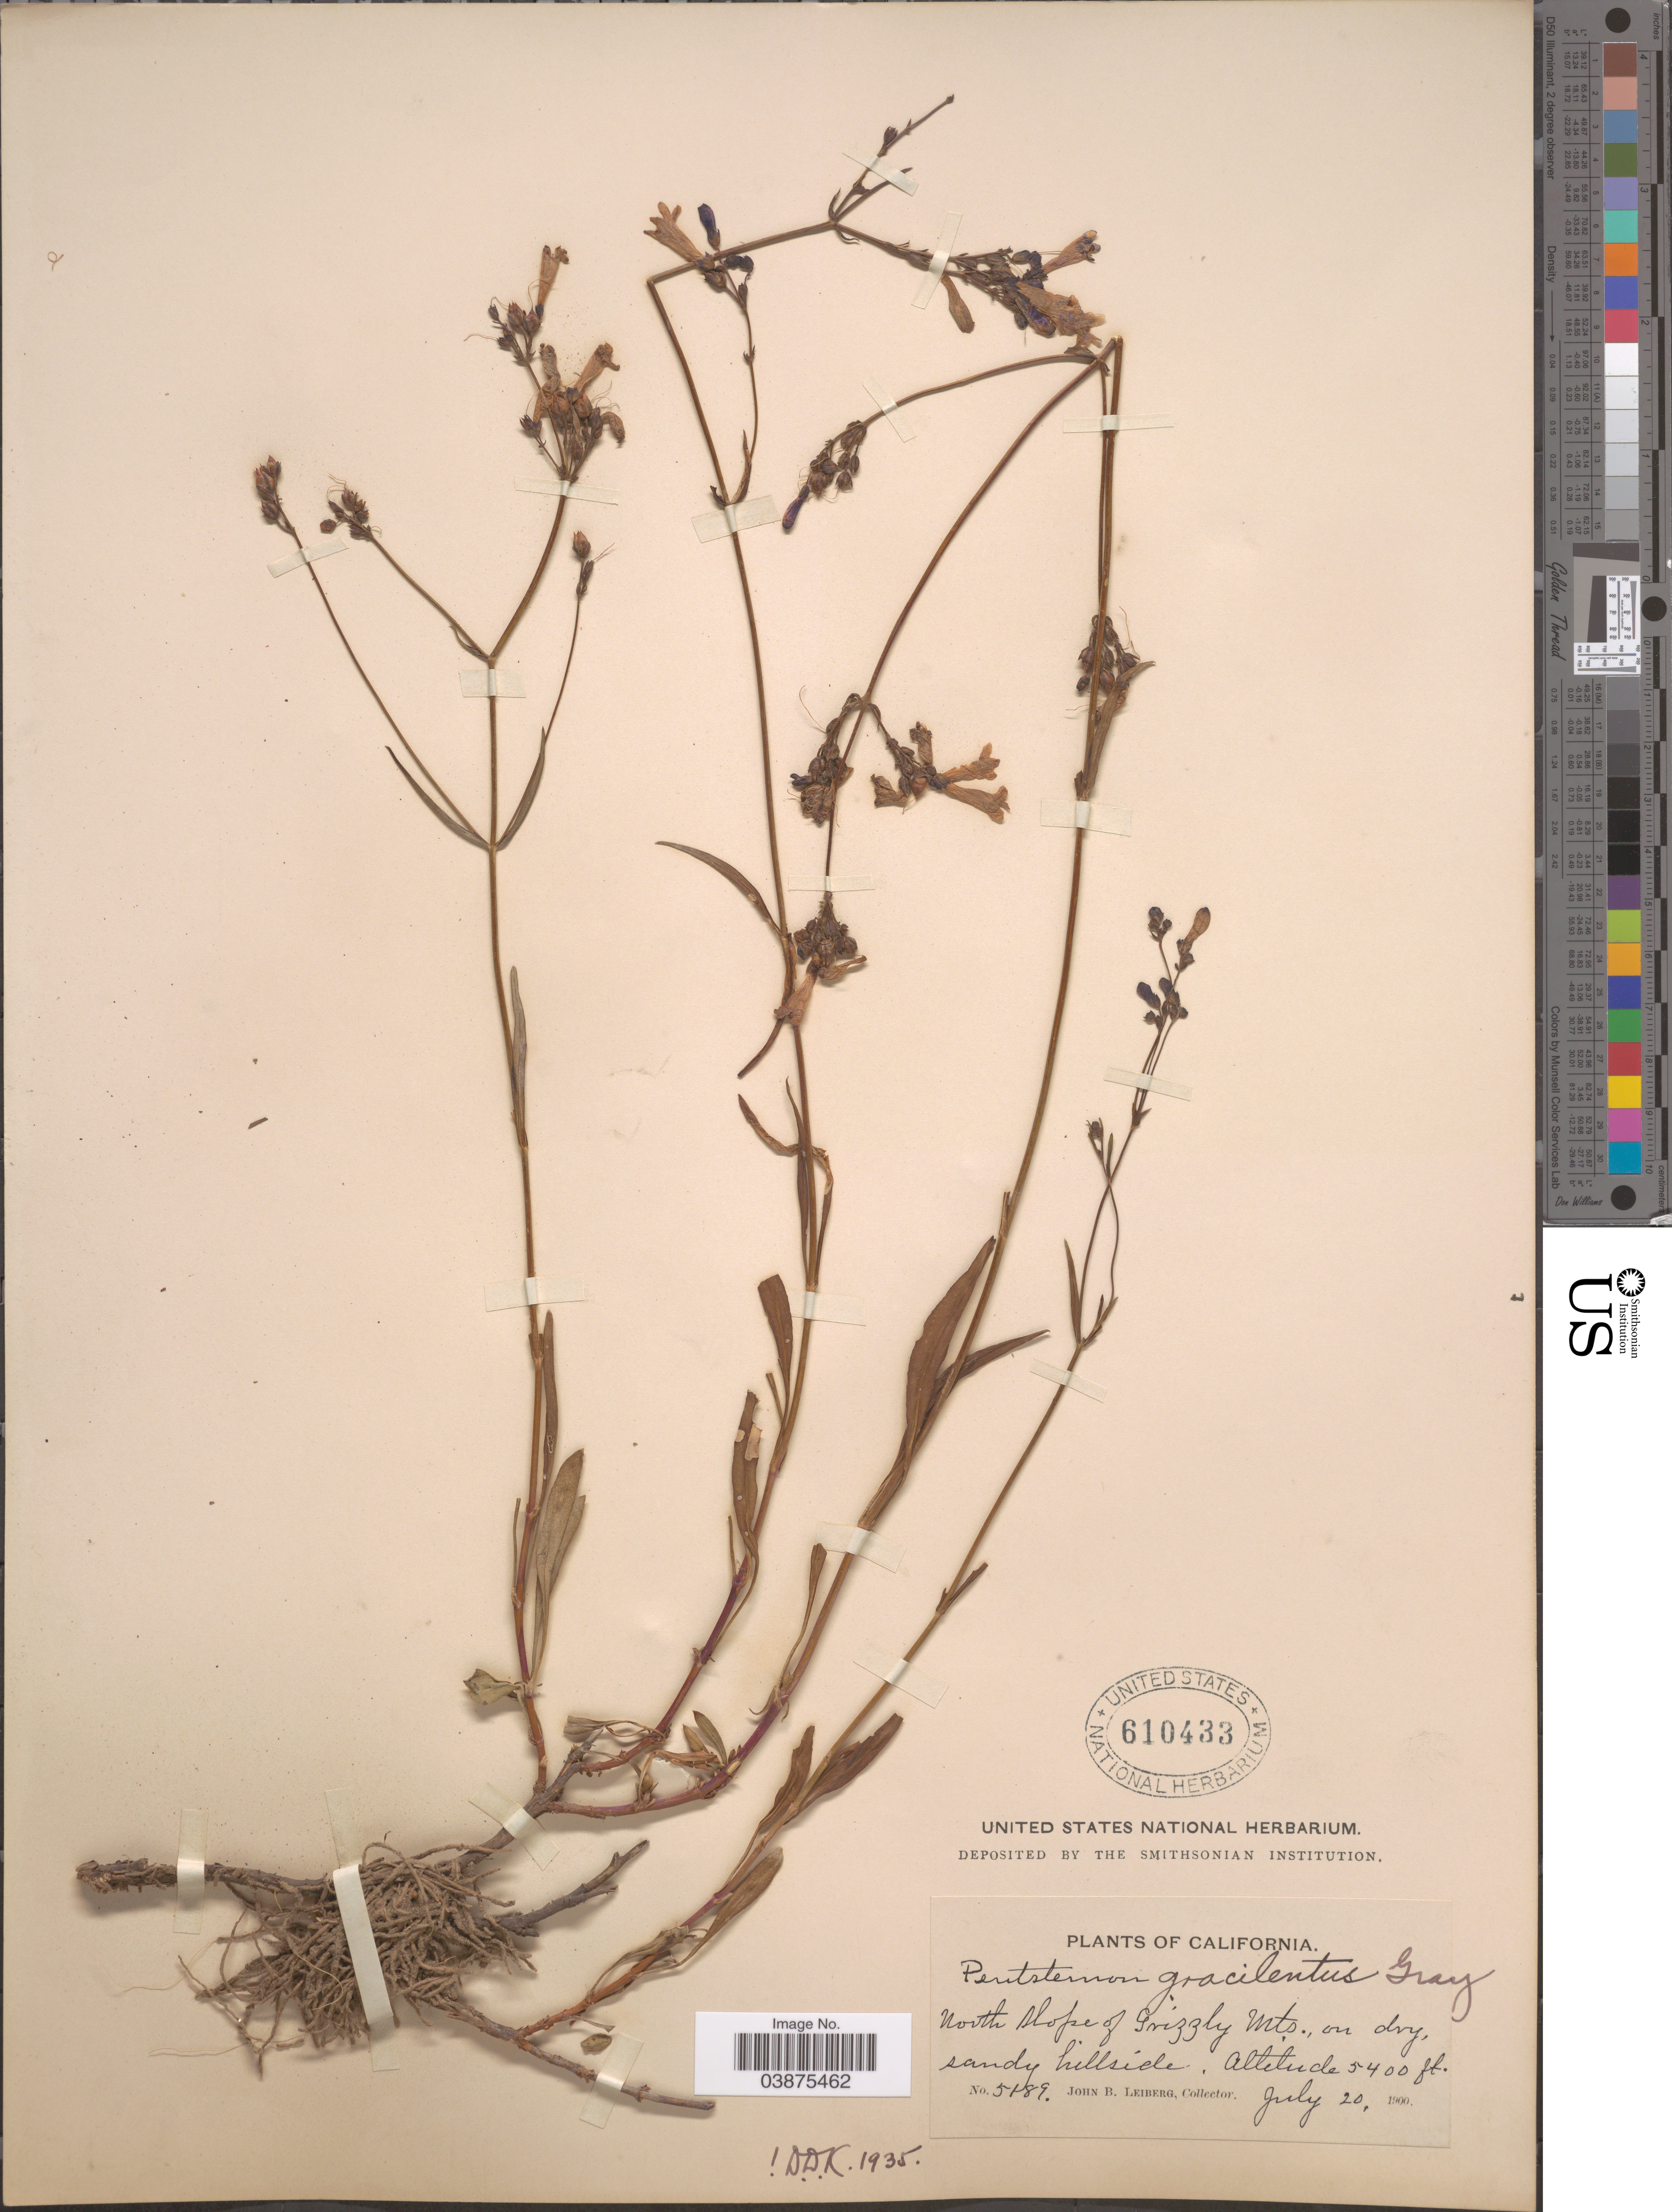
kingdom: Plantae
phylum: Tracheophyta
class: Magnoliopsida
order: Lamiales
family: Plantaginaceae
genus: Penstemon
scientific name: Penstemon gracilentus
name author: A. Gray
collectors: J. B. Leiberg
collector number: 5189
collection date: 1900-07-20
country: United States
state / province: California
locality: North slope of Grizzly Mts., on dry sandy hillside.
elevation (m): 1646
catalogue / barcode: US 610433